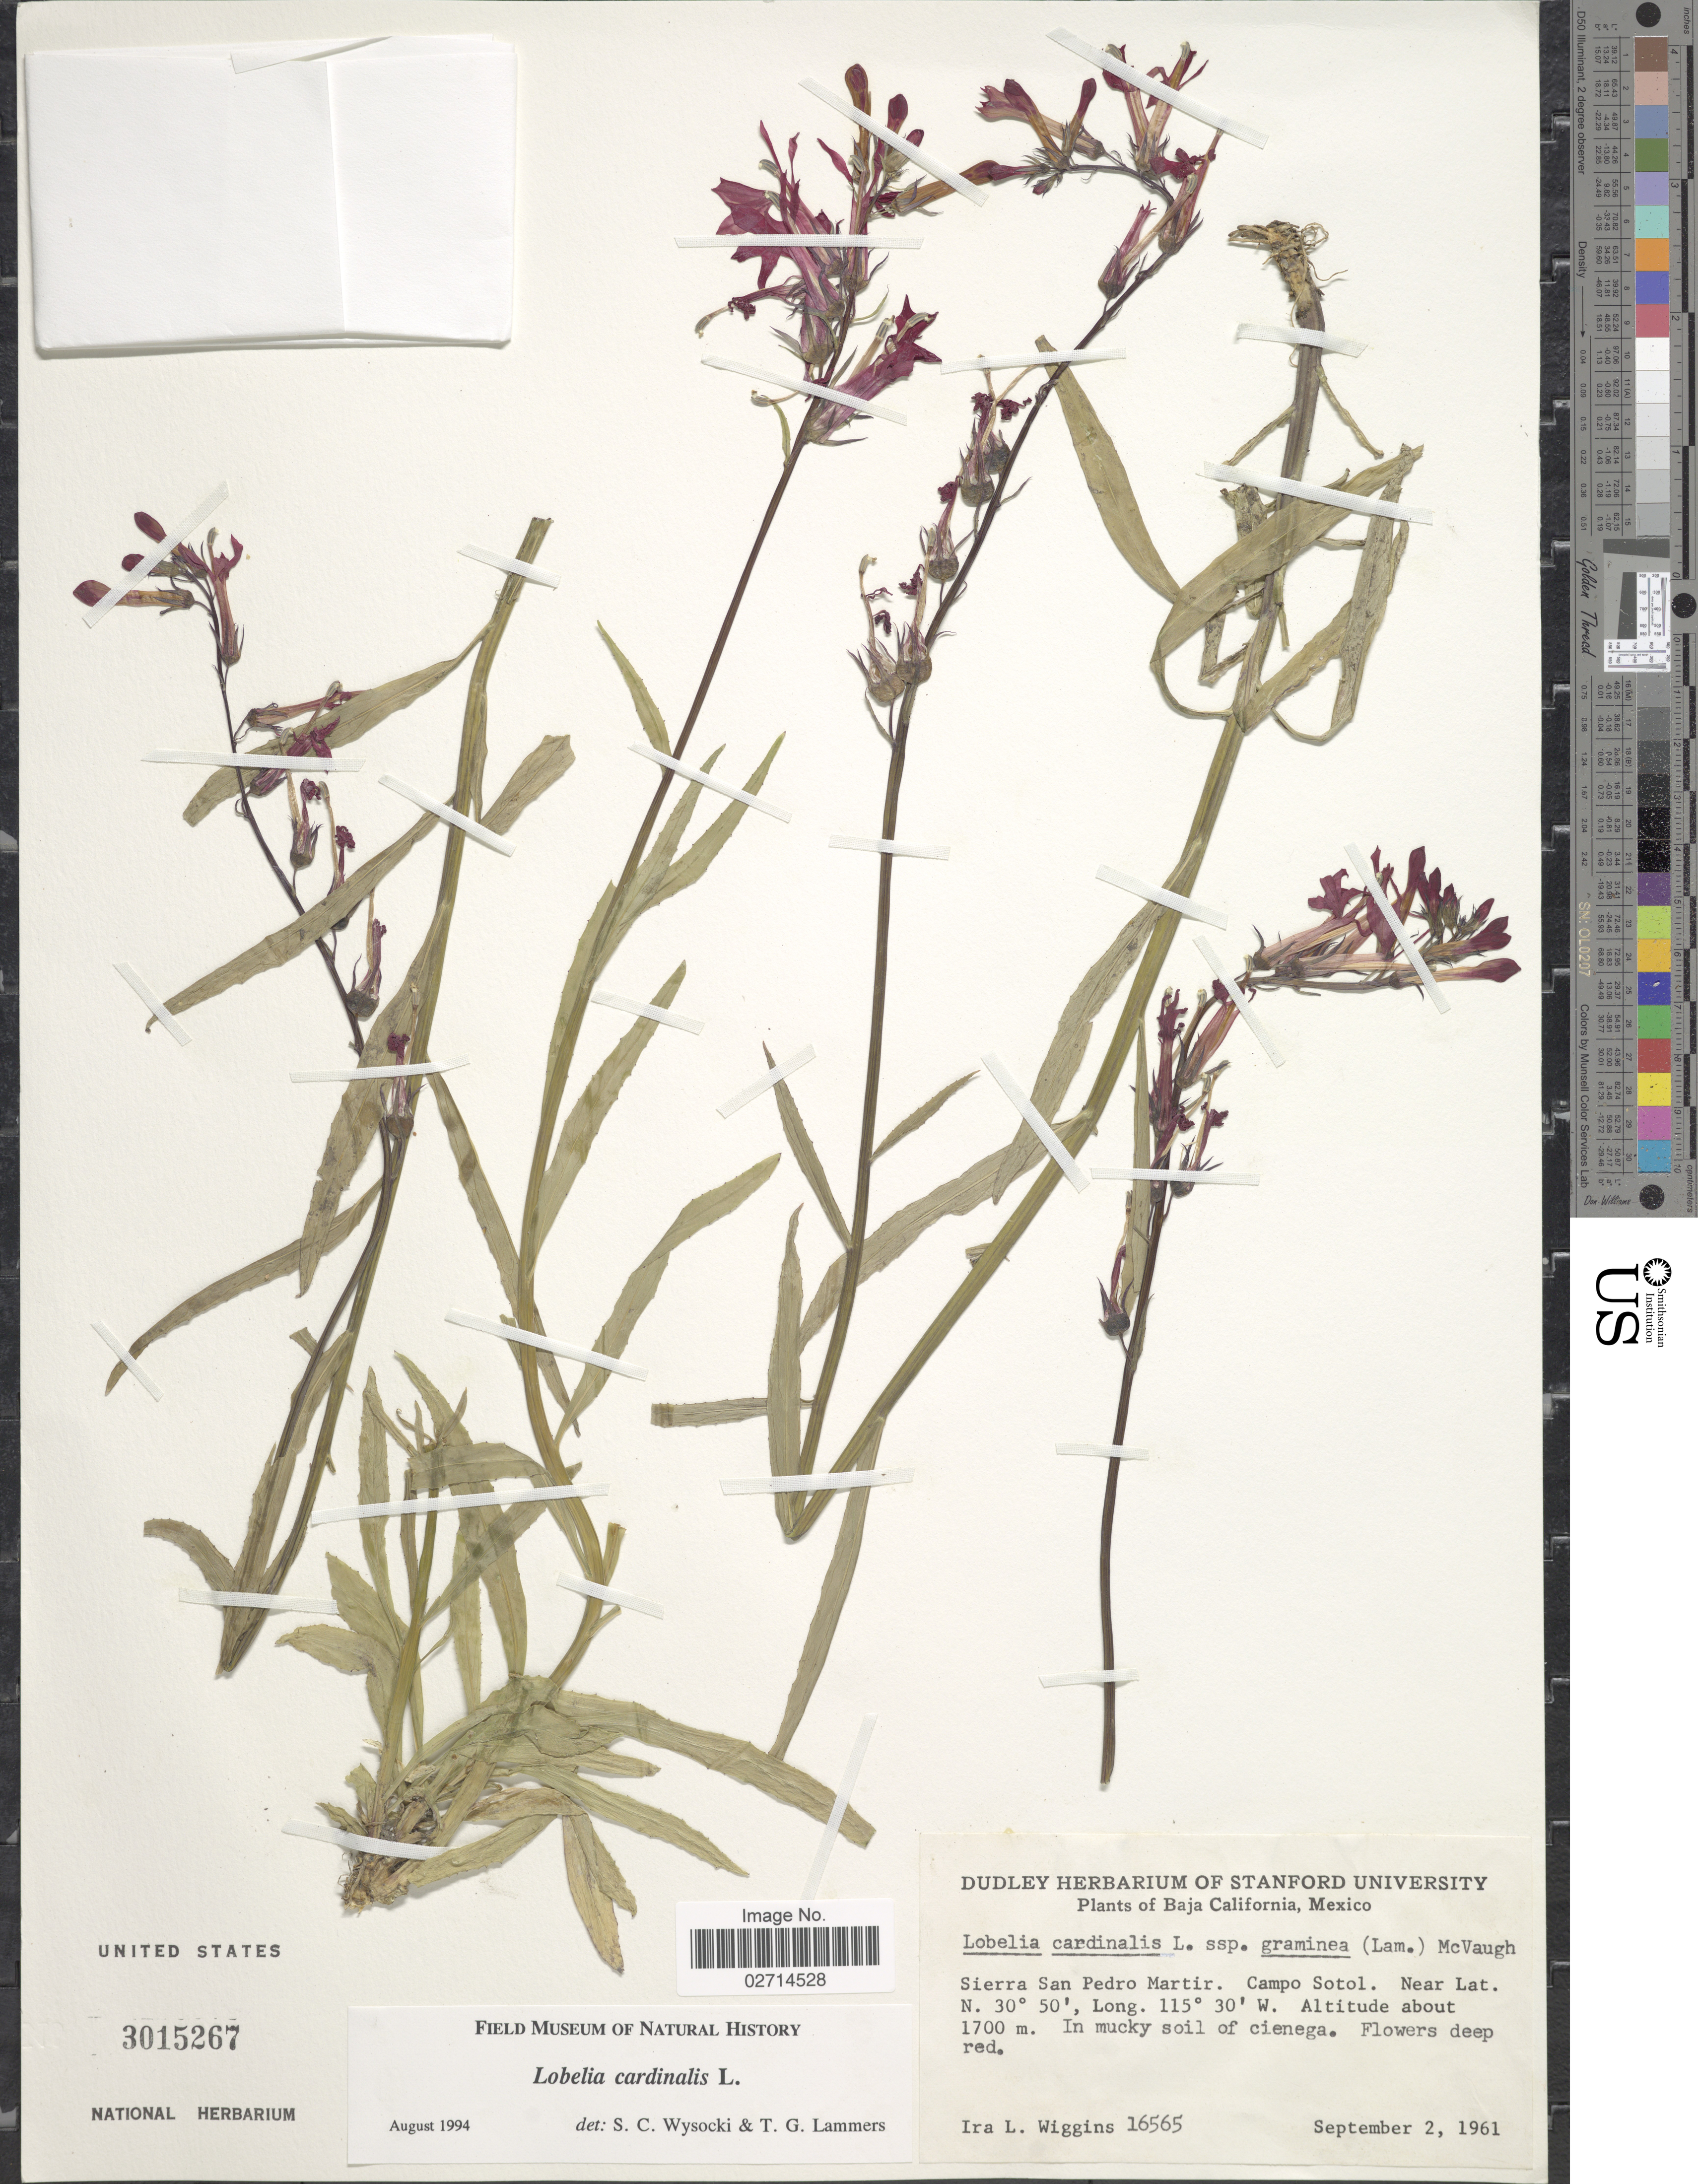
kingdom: Plantae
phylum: Tracheophyta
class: Magnoliopsida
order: Asterales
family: Campanulaceae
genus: Lobelia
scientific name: Lobelia cardinalis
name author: L.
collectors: I. L. Wiggins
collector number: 16565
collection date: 1961-09-02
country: Mexico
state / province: Baja California Norte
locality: Sierra San Pedro Martir. Campo Sotol.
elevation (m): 1700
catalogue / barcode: US 3015267